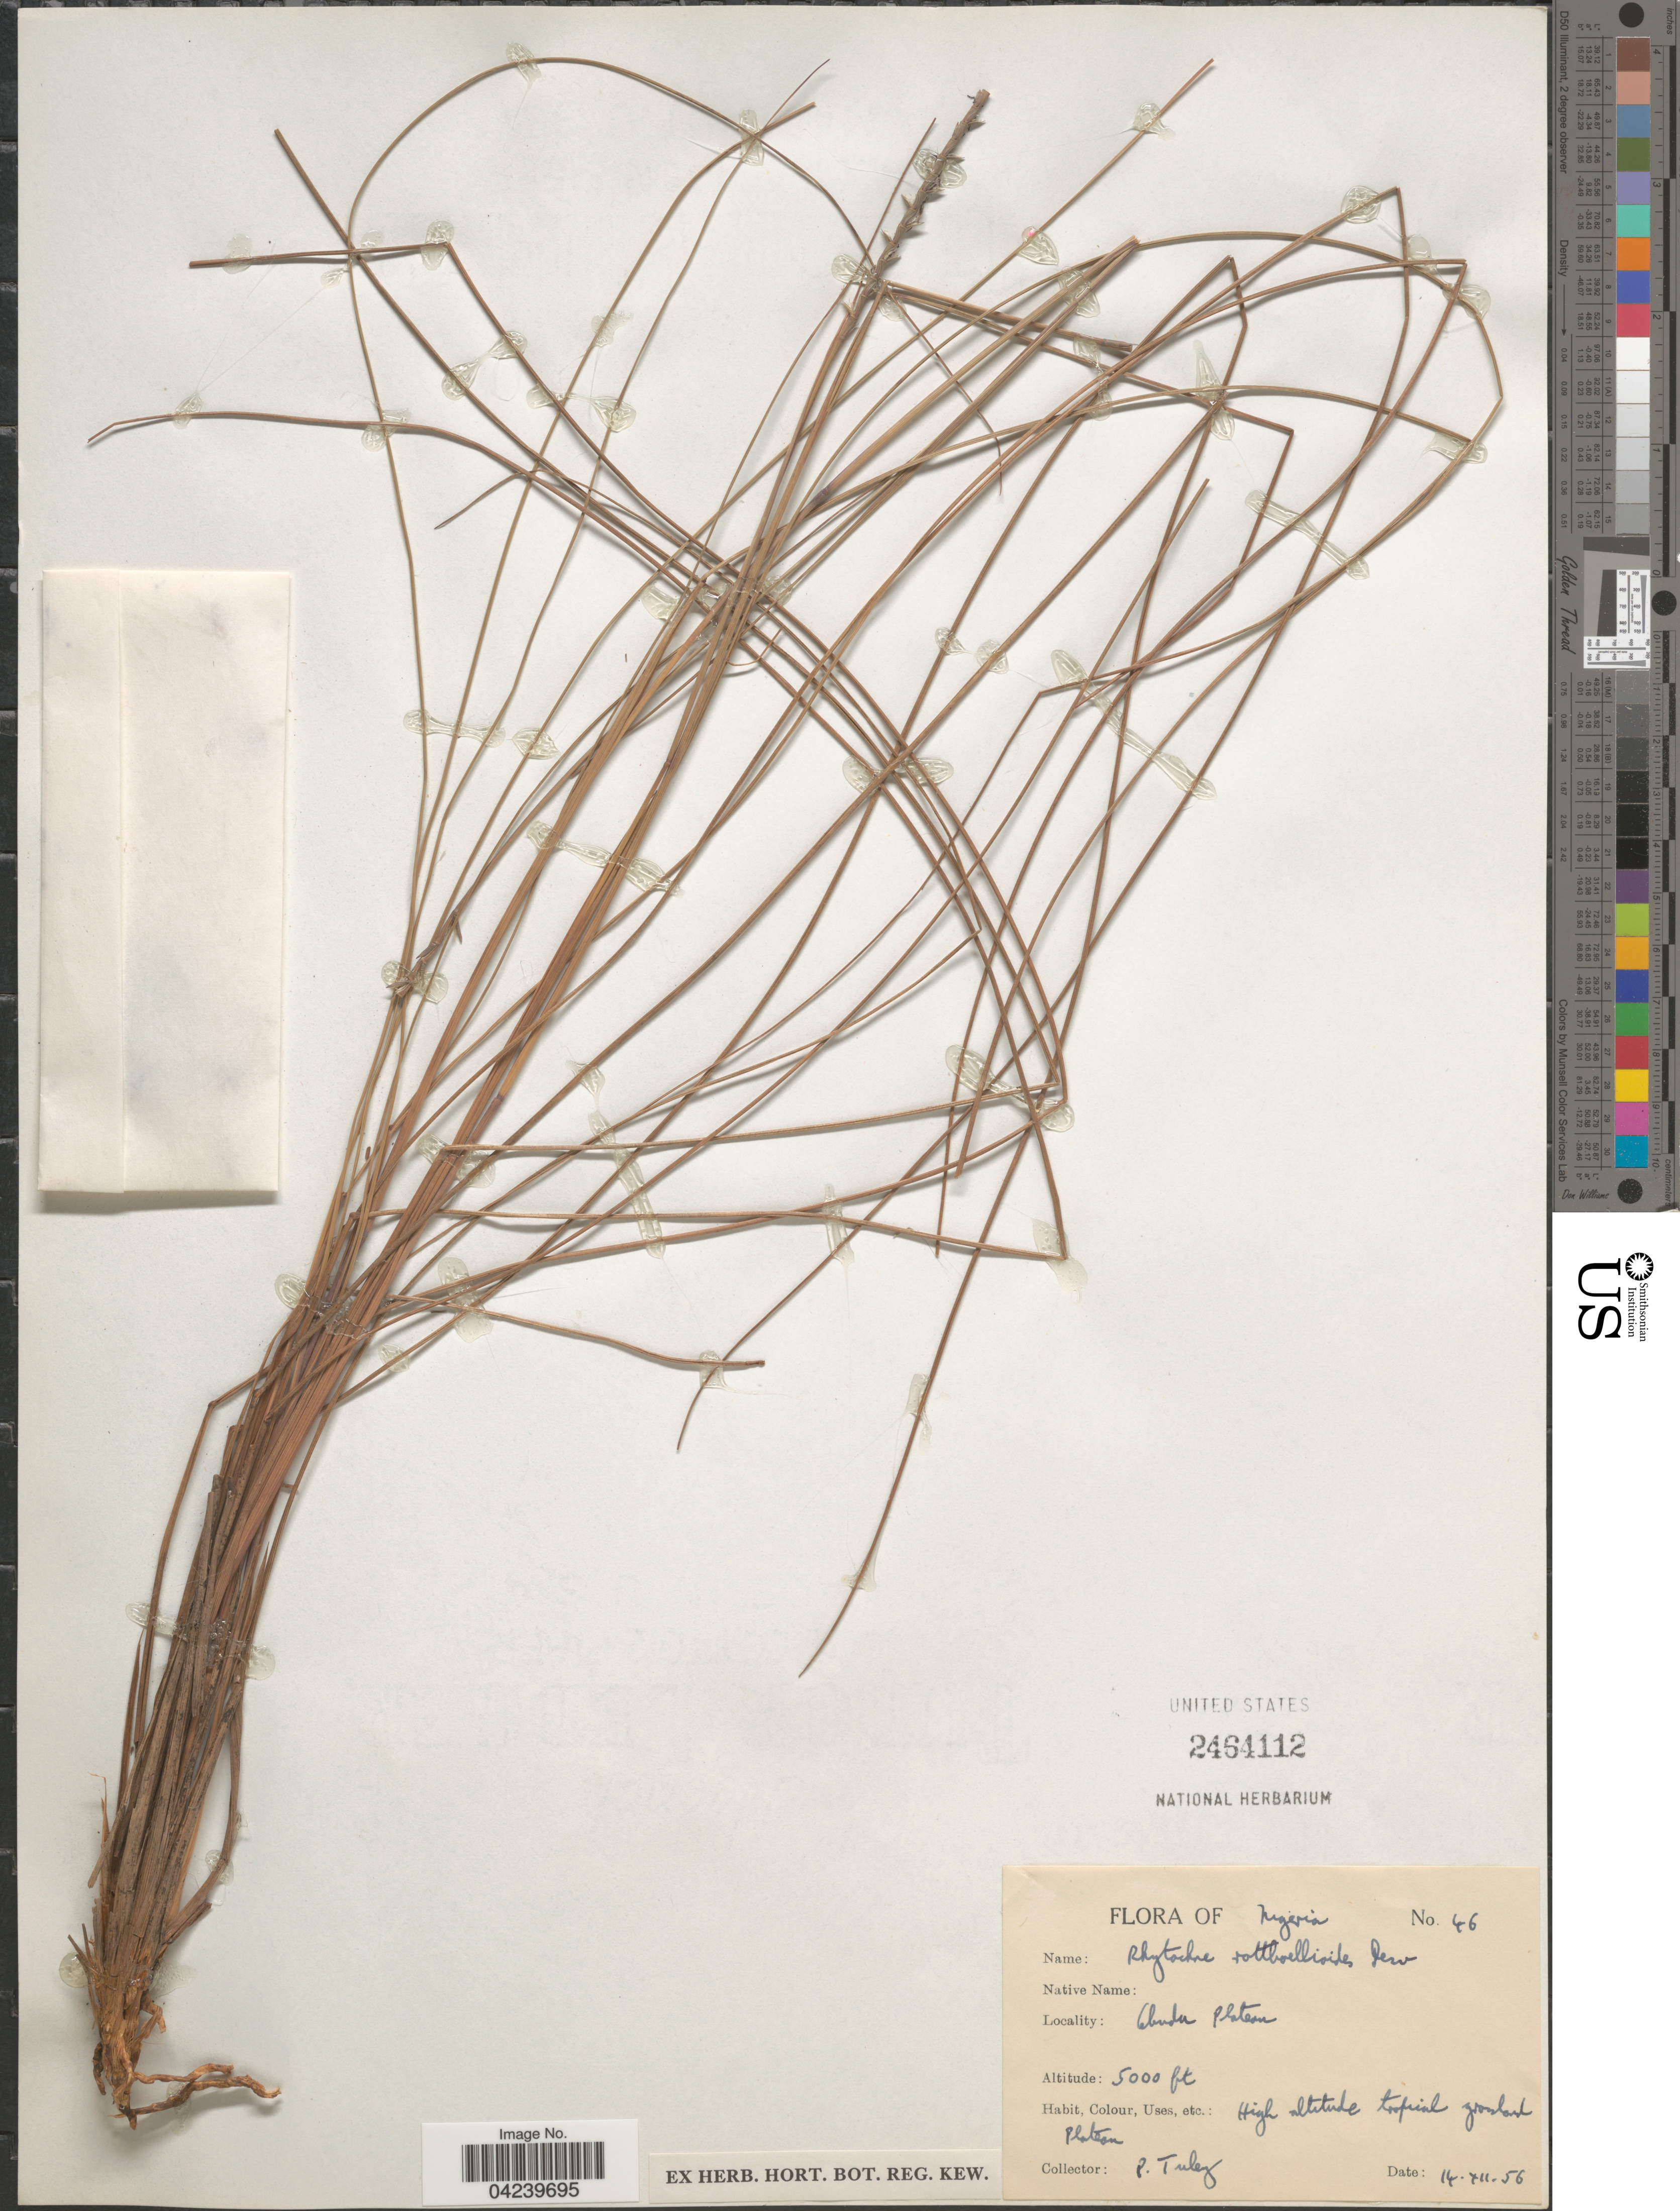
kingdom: Plantae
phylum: Tracheophyta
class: Liliopsida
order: Poales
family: Poaceae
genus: Rhytachne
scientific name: Rhytachne rottboellioides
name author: Desv.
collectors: P. Tuley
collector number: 46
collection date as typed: Transcribed d/m/y: 14/12/56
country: Nigeria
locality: Chuda Plateau.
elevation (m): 1524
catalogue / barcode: US 2464112